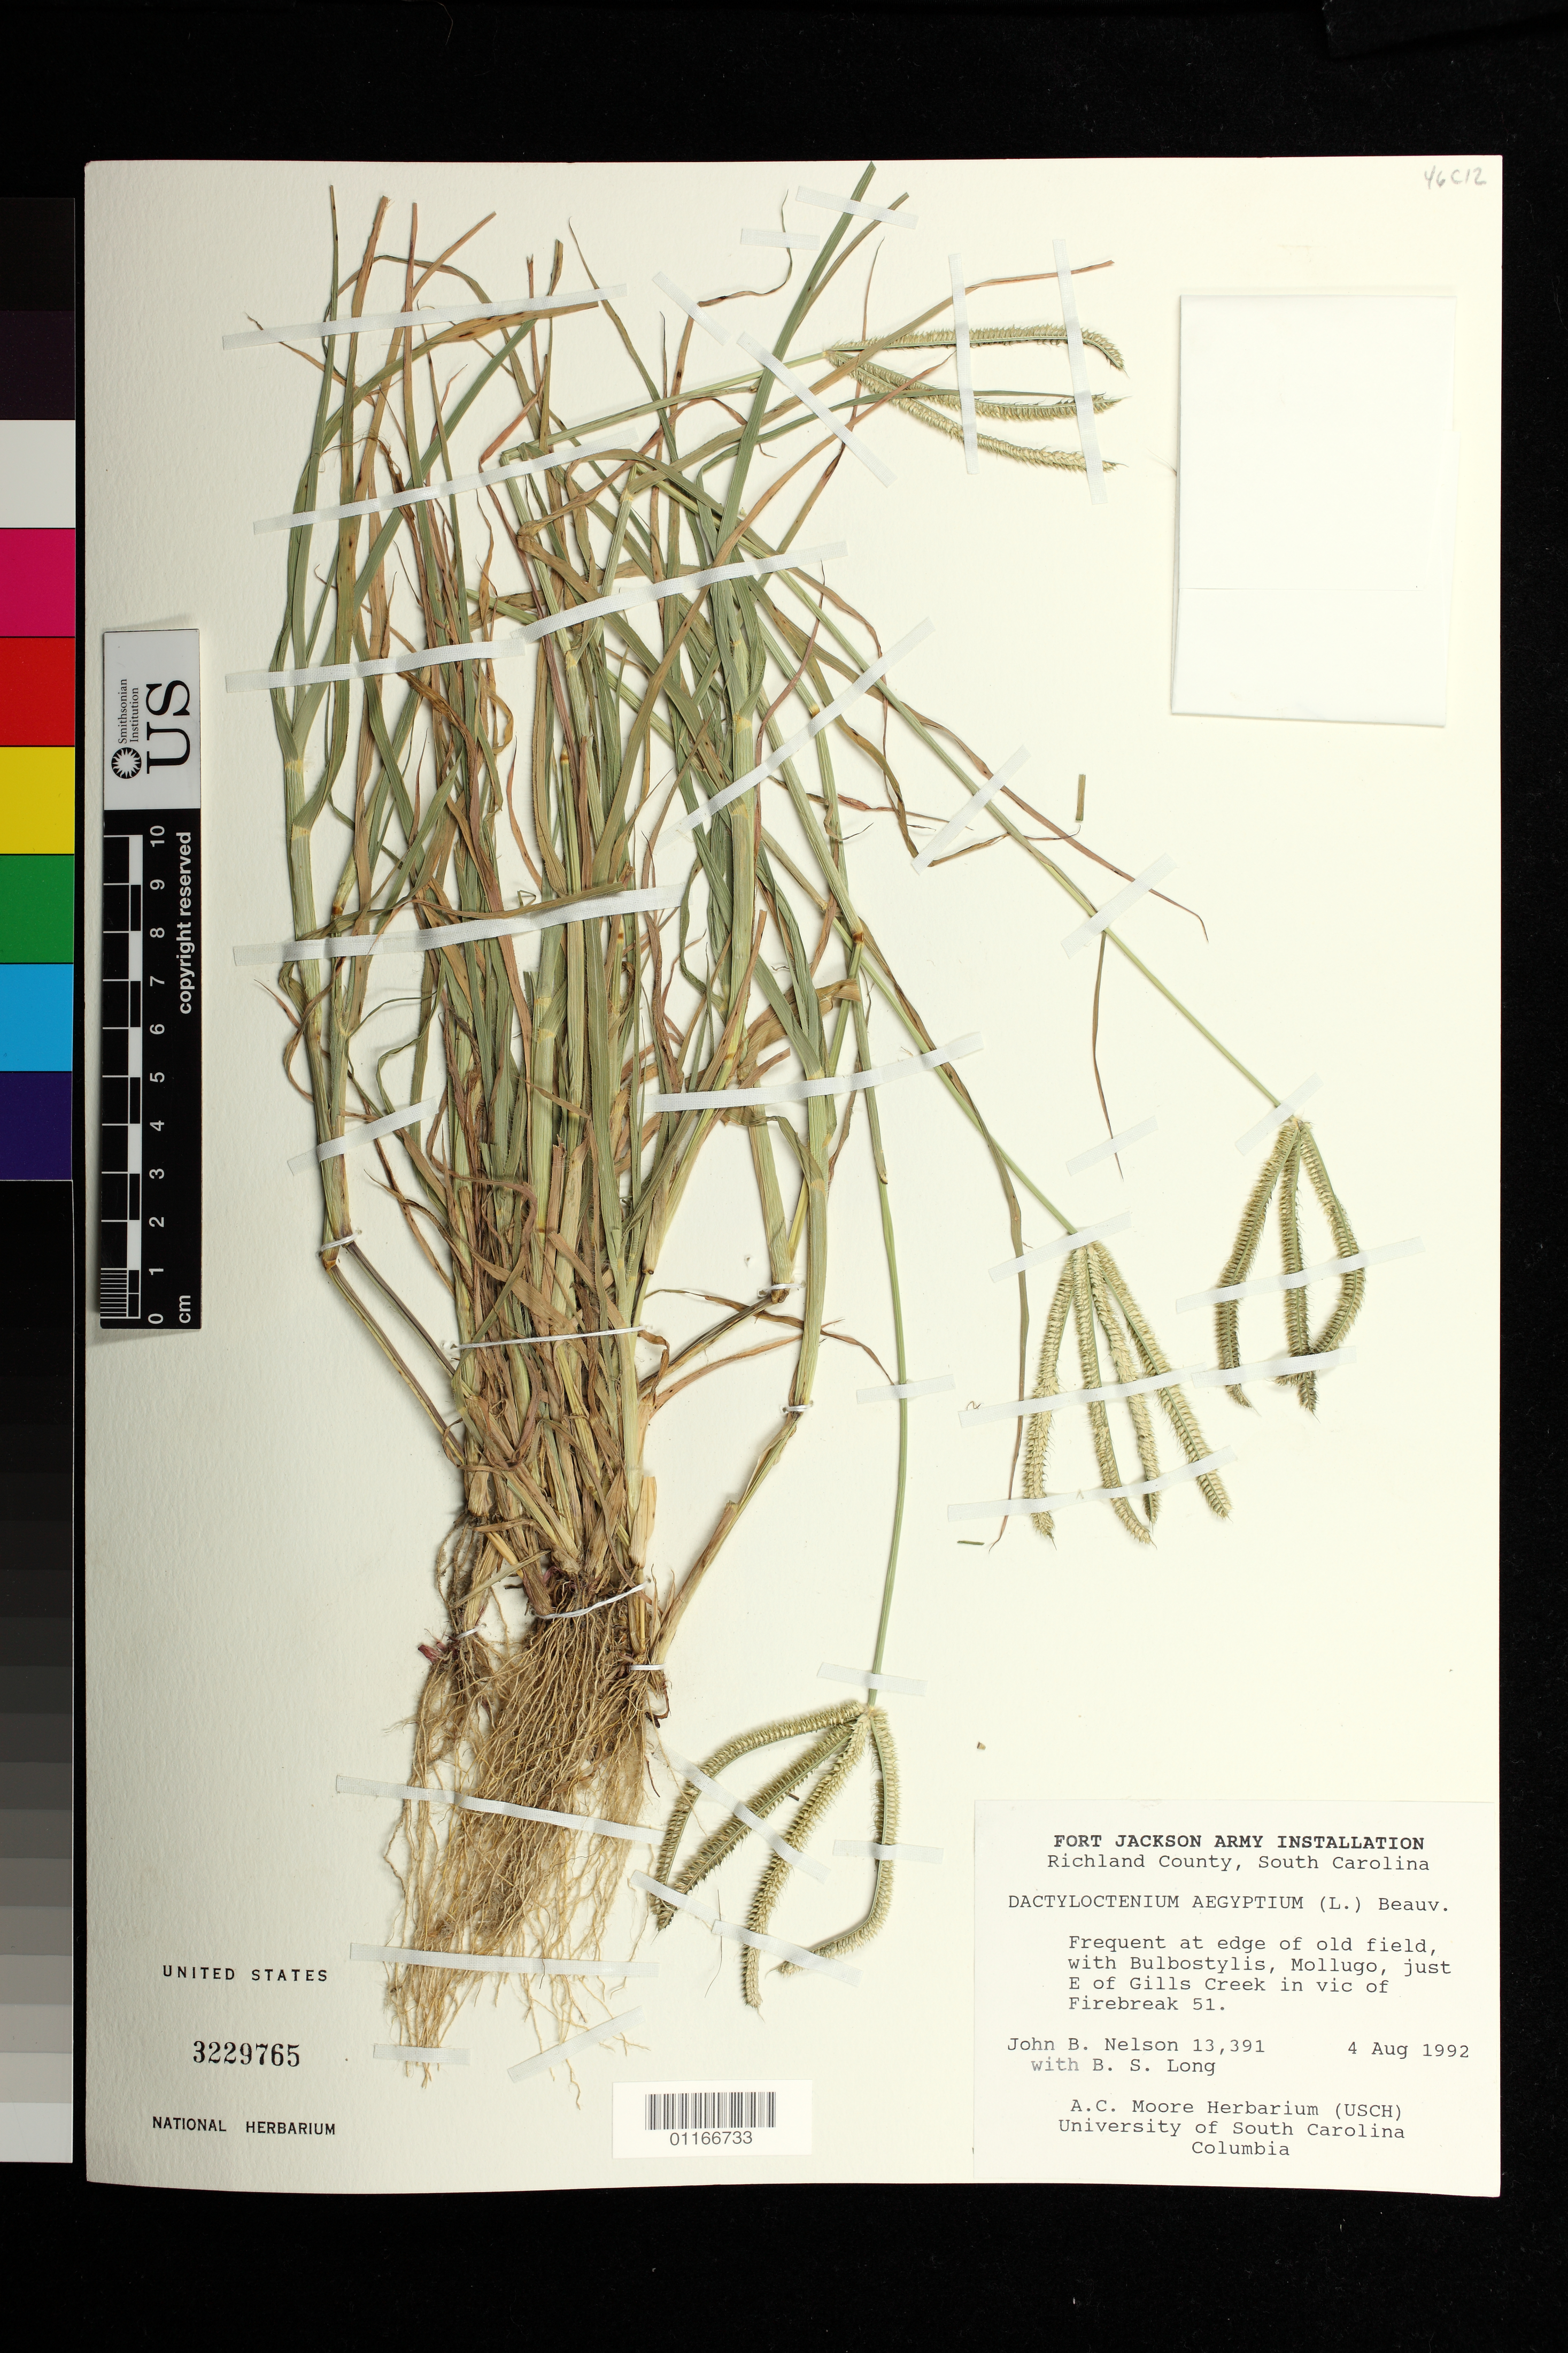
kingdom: Plantae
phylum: Tracheophyta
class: Liliopsida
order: Poales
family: Poaceae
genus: Dactyloctenium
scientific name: Dactyloctenium aegyptium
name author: (L.) Willd.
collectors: J. Nelson & B. Long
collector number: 13391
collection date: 1992-08-04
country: United States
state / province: South Carolina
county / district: Richland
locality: Just East of Gills Creek in vicinity of Firebreak 51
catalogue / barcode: US 3229765